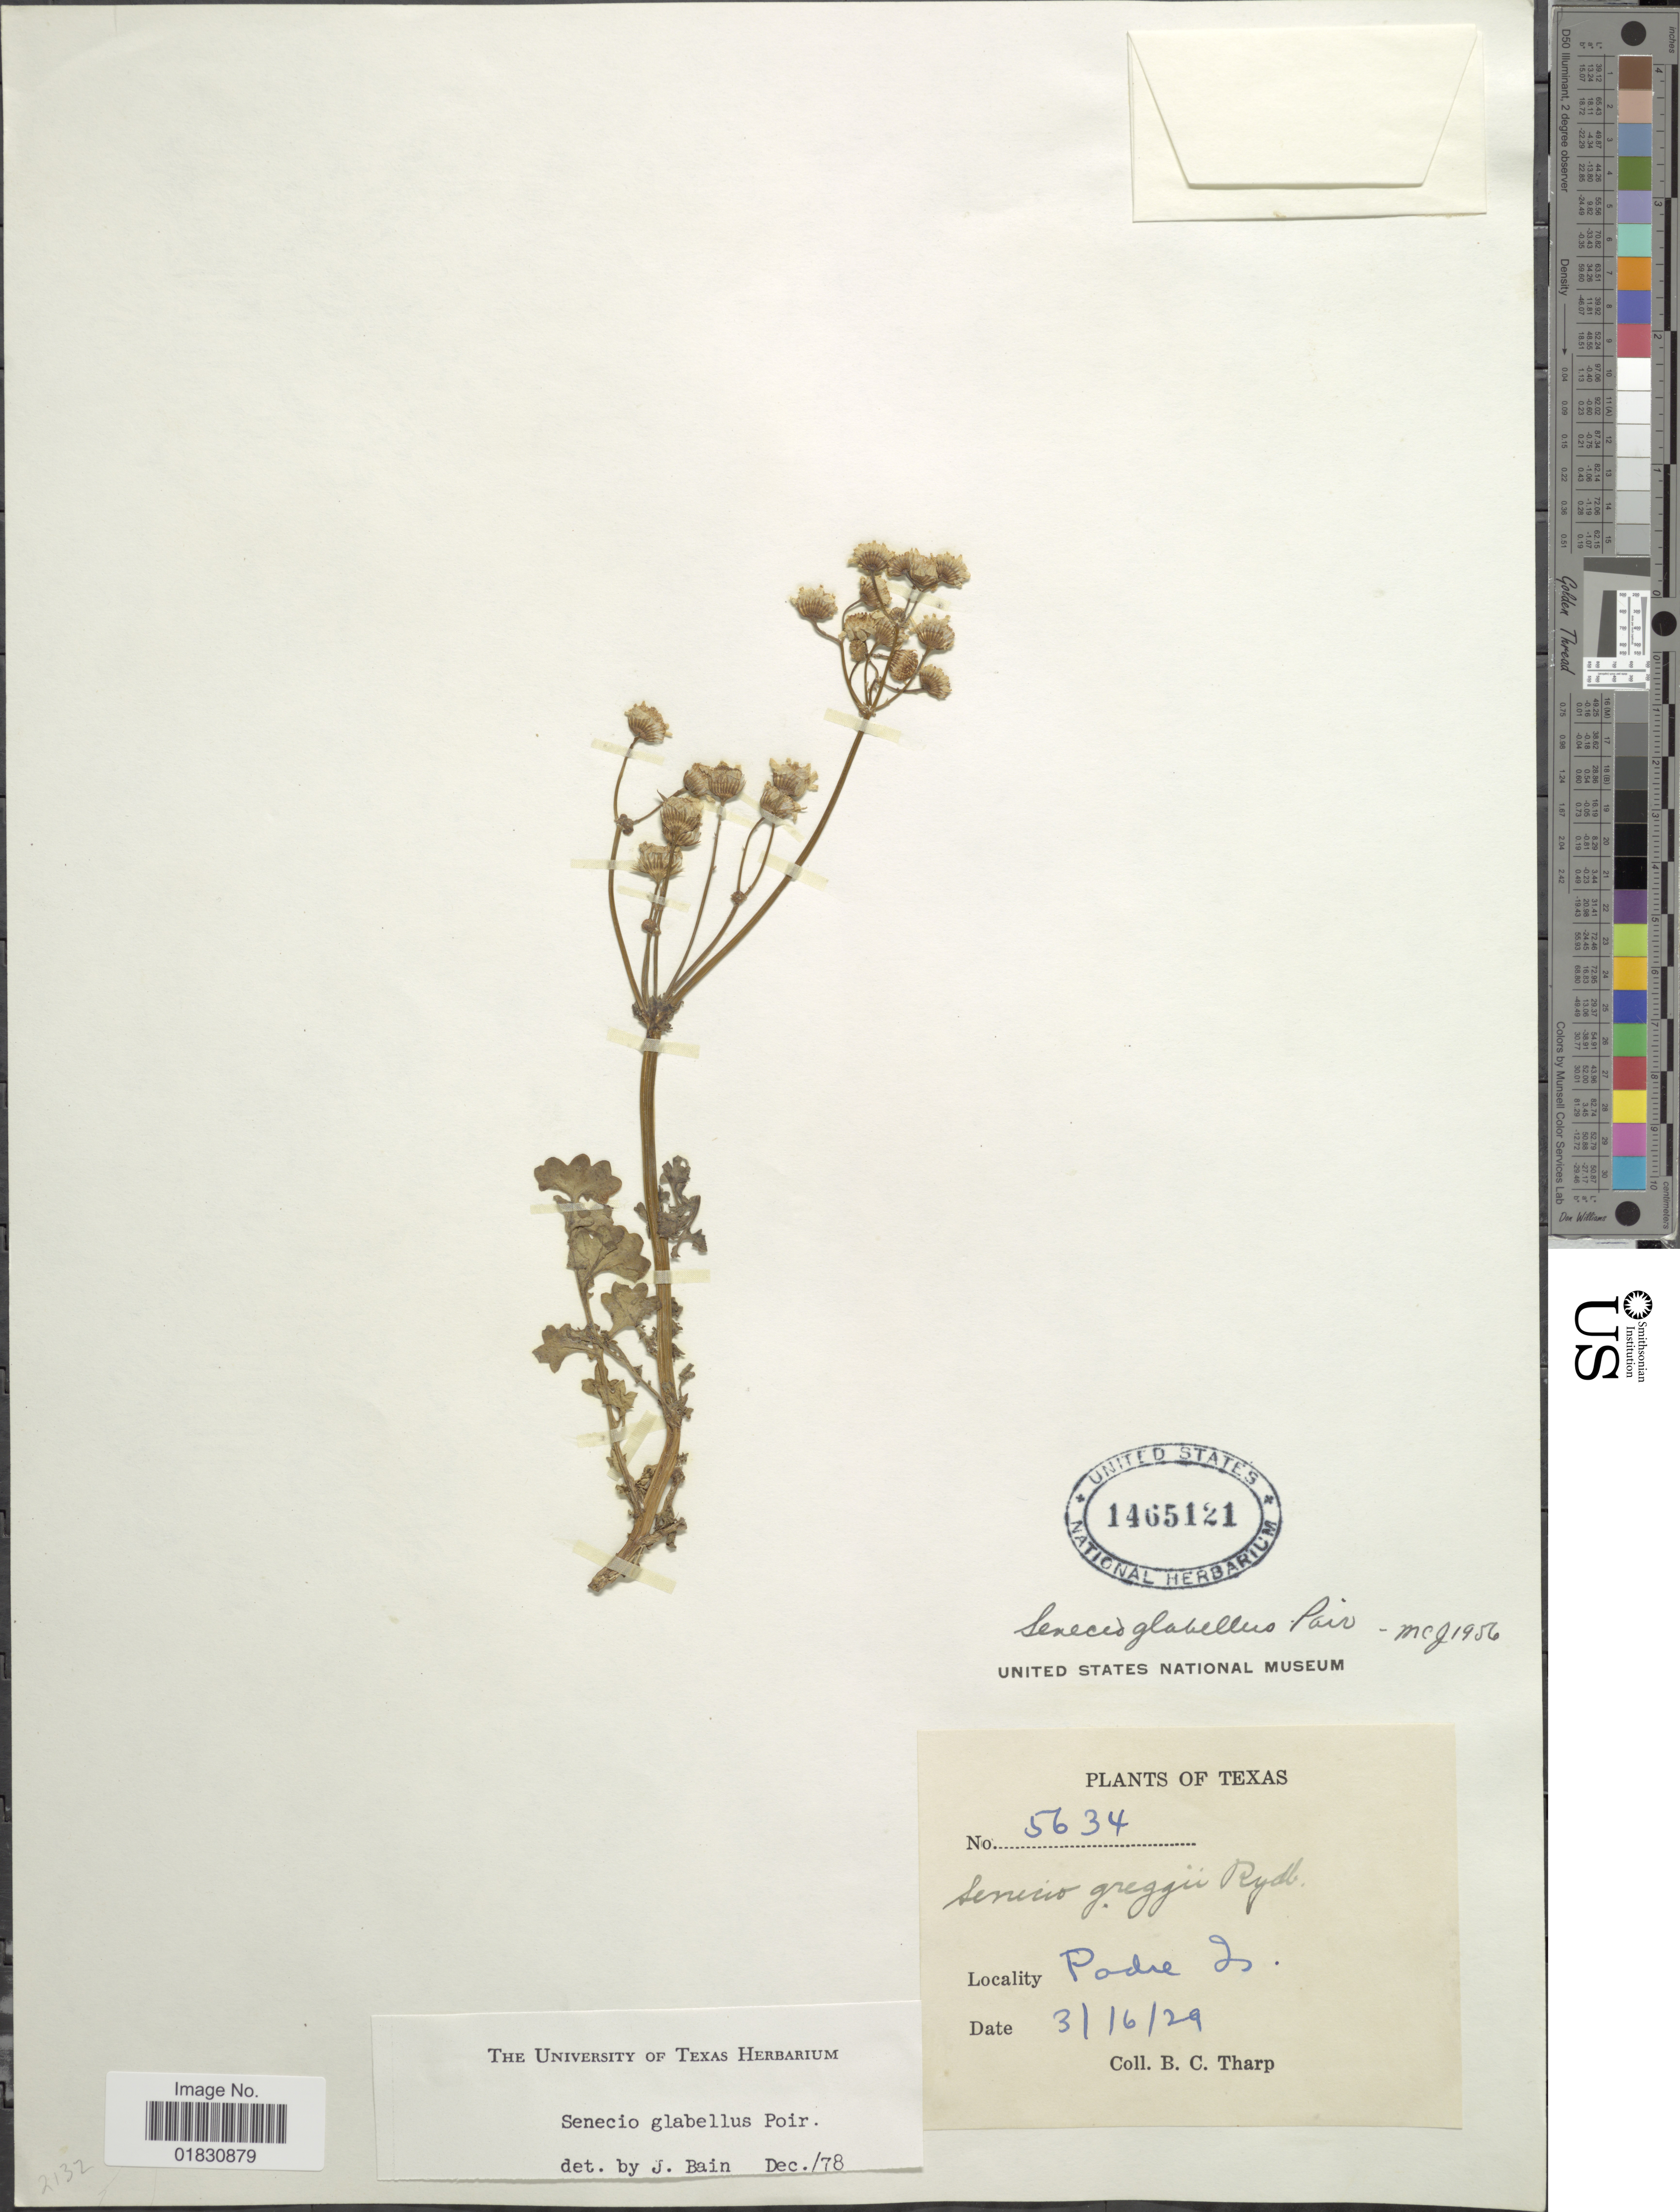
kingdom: Plantae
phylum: Tracheophyta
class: Magnoliopsida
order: Asterales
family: Asteraceae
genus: Packera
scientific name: Packera glabella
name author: (Poir.) C. Jeffrey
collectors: B. C. Tharp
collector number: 5634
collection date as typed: Transcribed d/m/y: 16/3/29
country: United States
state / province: Texas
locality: Padre Is.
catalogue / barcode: US 1465121